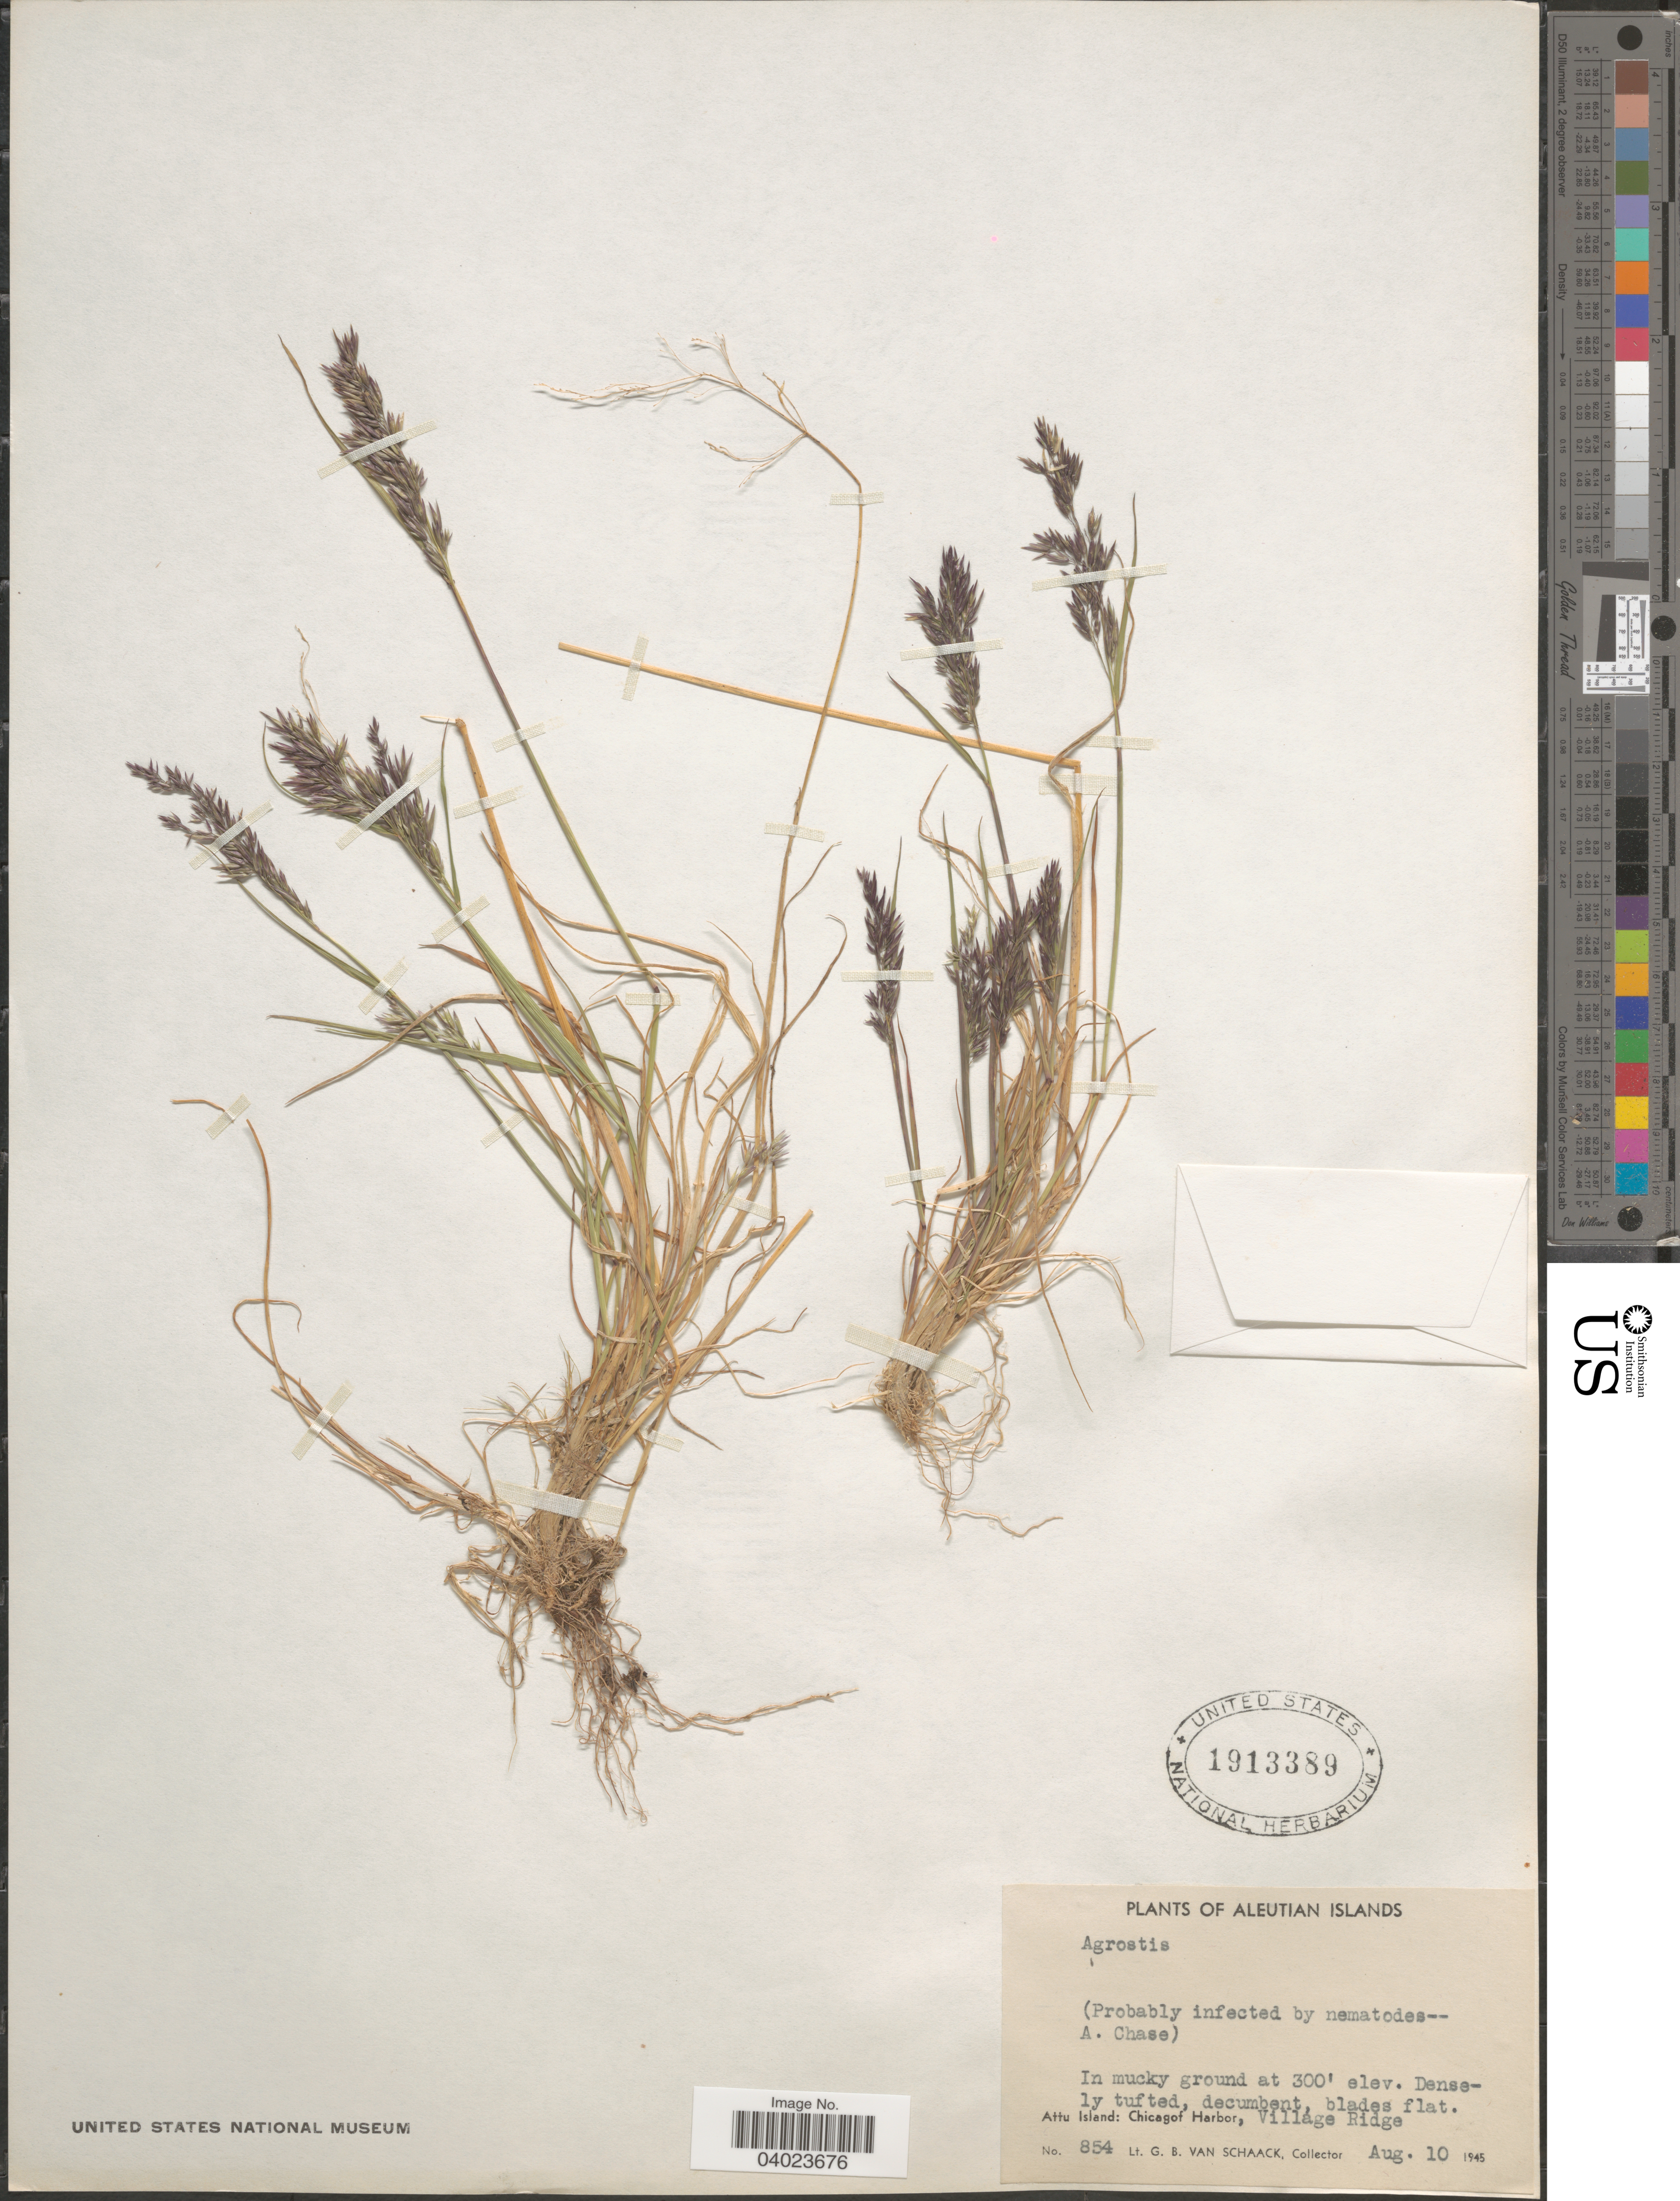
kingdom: Plantae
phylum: Tracheophyta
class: Liliopsida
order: Poales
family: Poaceae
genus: Agrostis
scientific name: Agrostis sp.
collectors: G. Van Schaack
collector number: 854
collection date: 1945-08-10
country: United States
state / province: Alaska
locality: Aleutian Islands. Attu Island: Chicagof Harbor, Village Ridge.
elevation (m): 91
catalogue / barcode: US 1913389